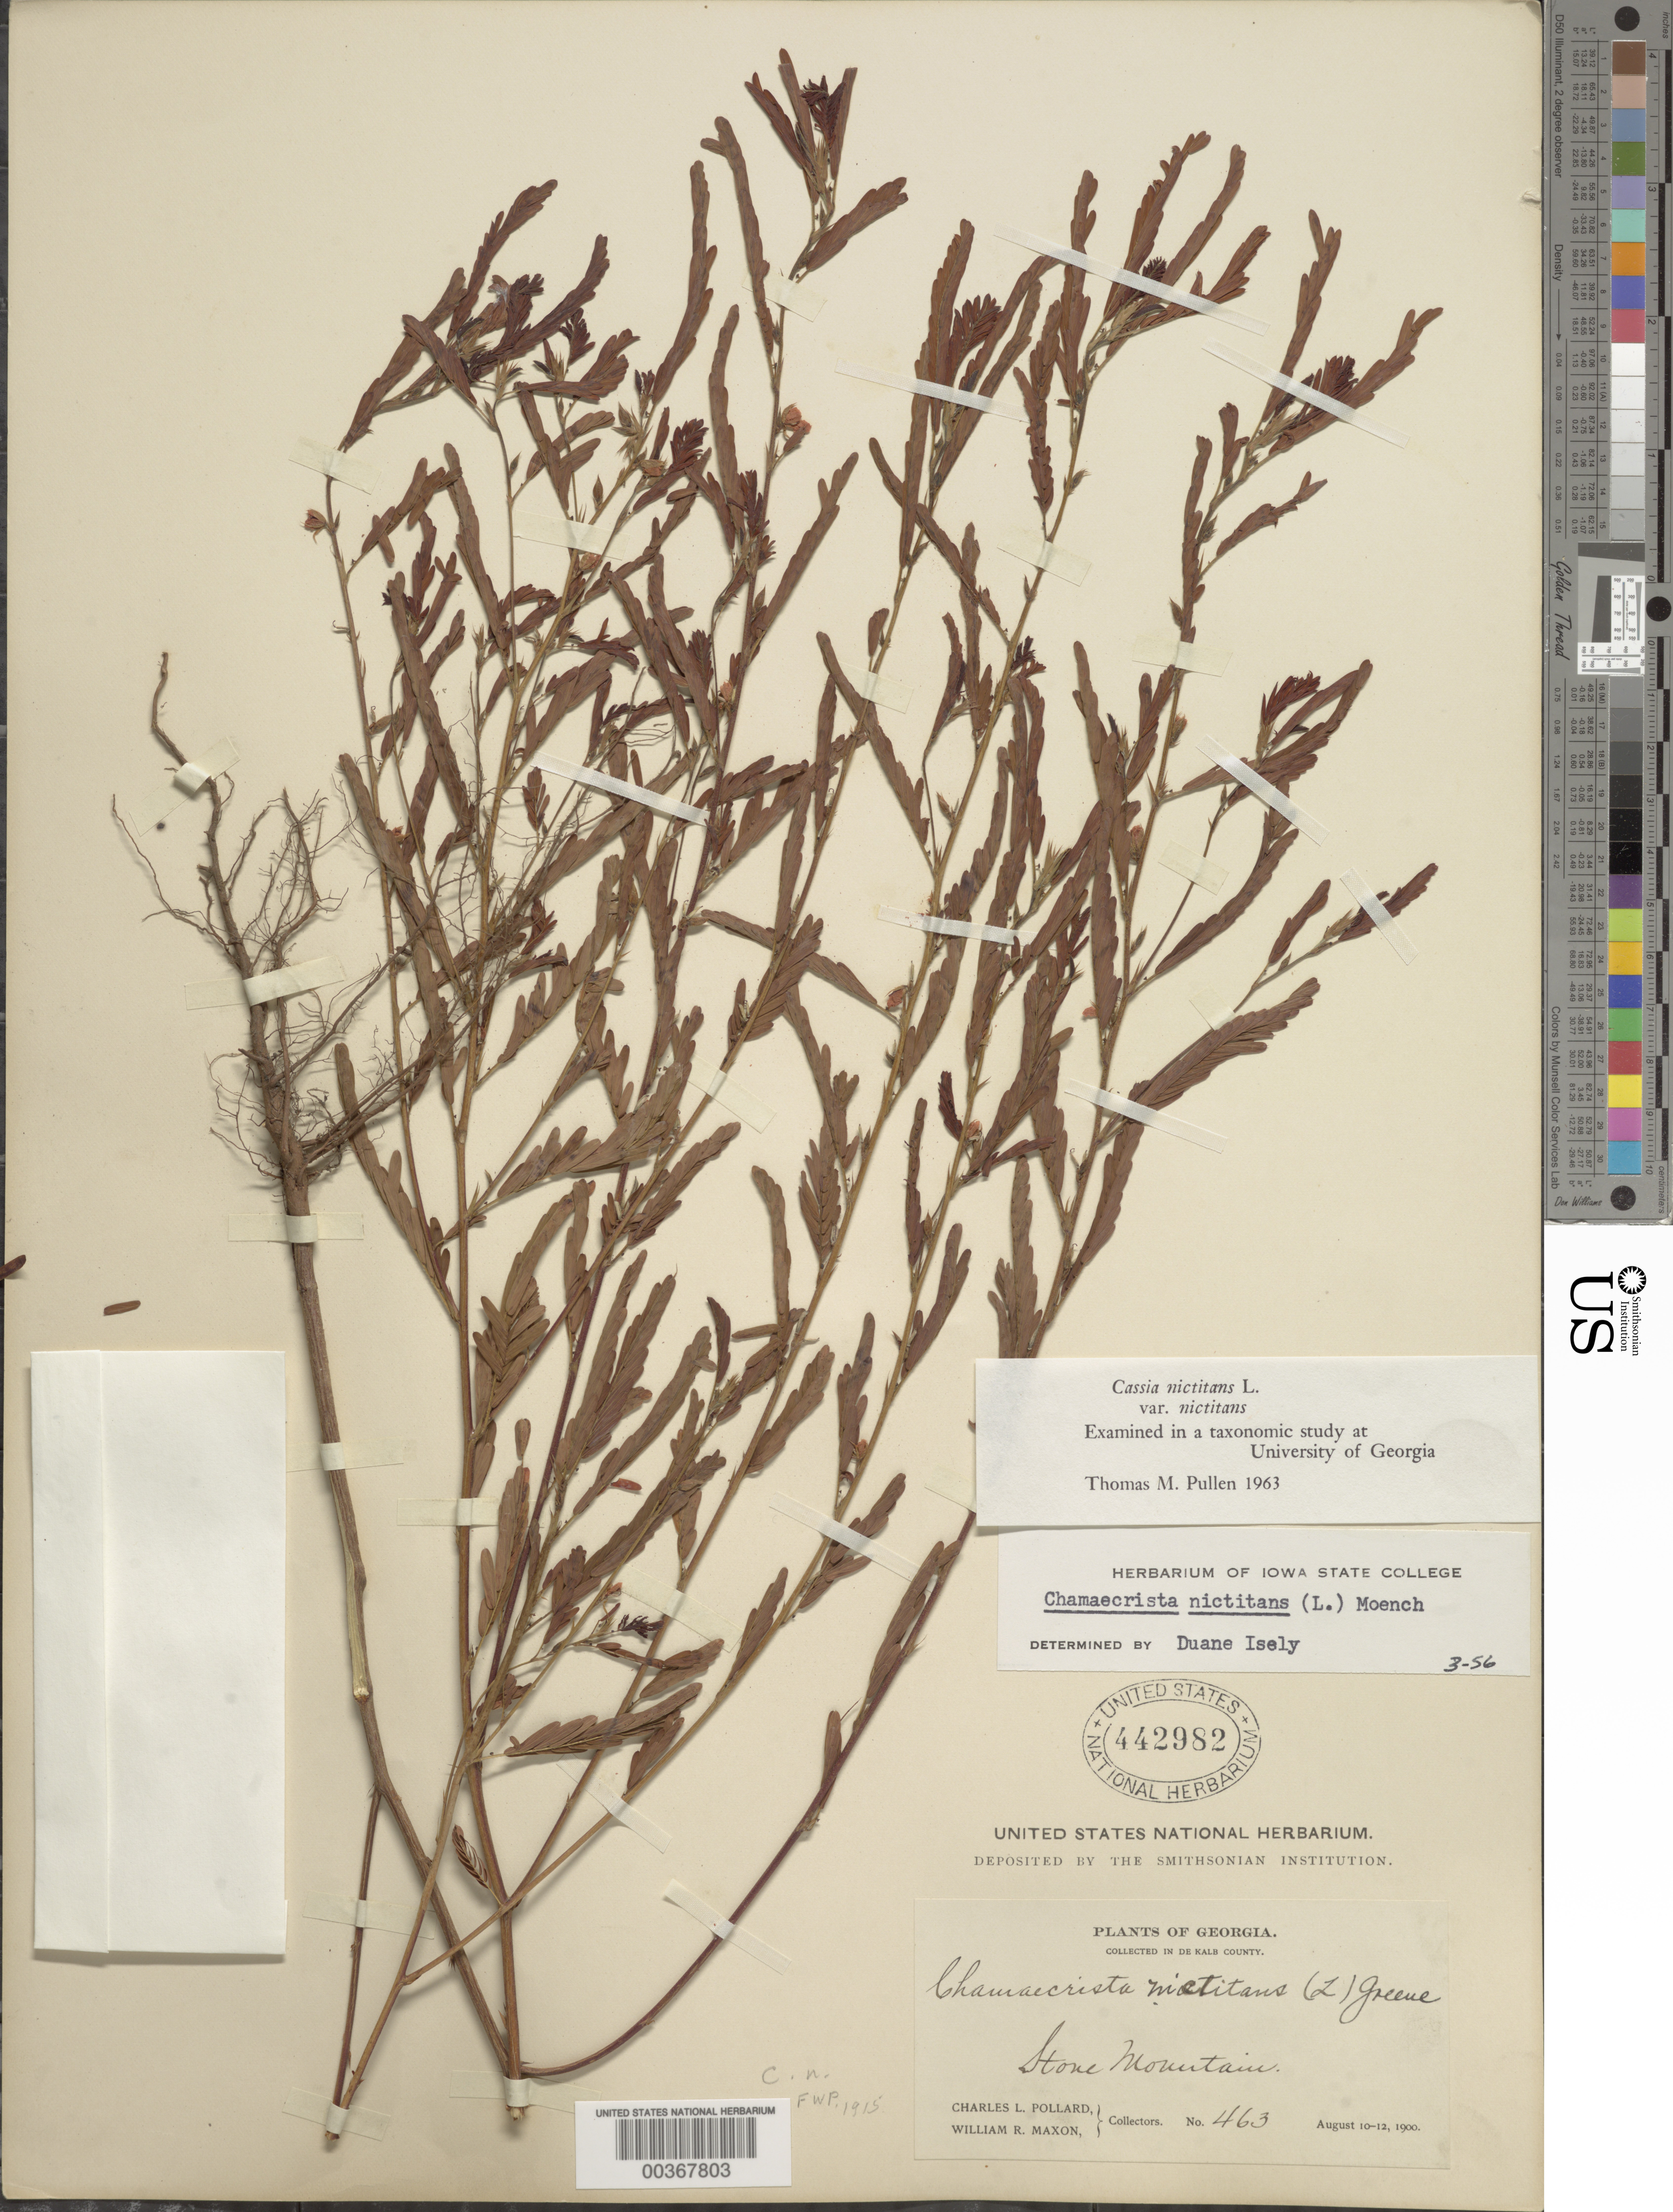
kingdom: Plantae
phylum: Tracheophyta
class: Magnoliopsida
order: Fabales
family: Fabaceae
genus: Chamaecrista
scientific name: Chamaecrista nictitans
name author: (L.) Moench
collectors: C. L. Pollard & W. R. Maxon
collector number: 463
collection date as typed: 10 Aug 1900 to 12 Aug 1900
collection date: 1900-08-10/1900-08-12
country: United States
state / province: Georgia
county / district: De Kalb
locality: Stone mountain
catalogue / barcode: US 442982